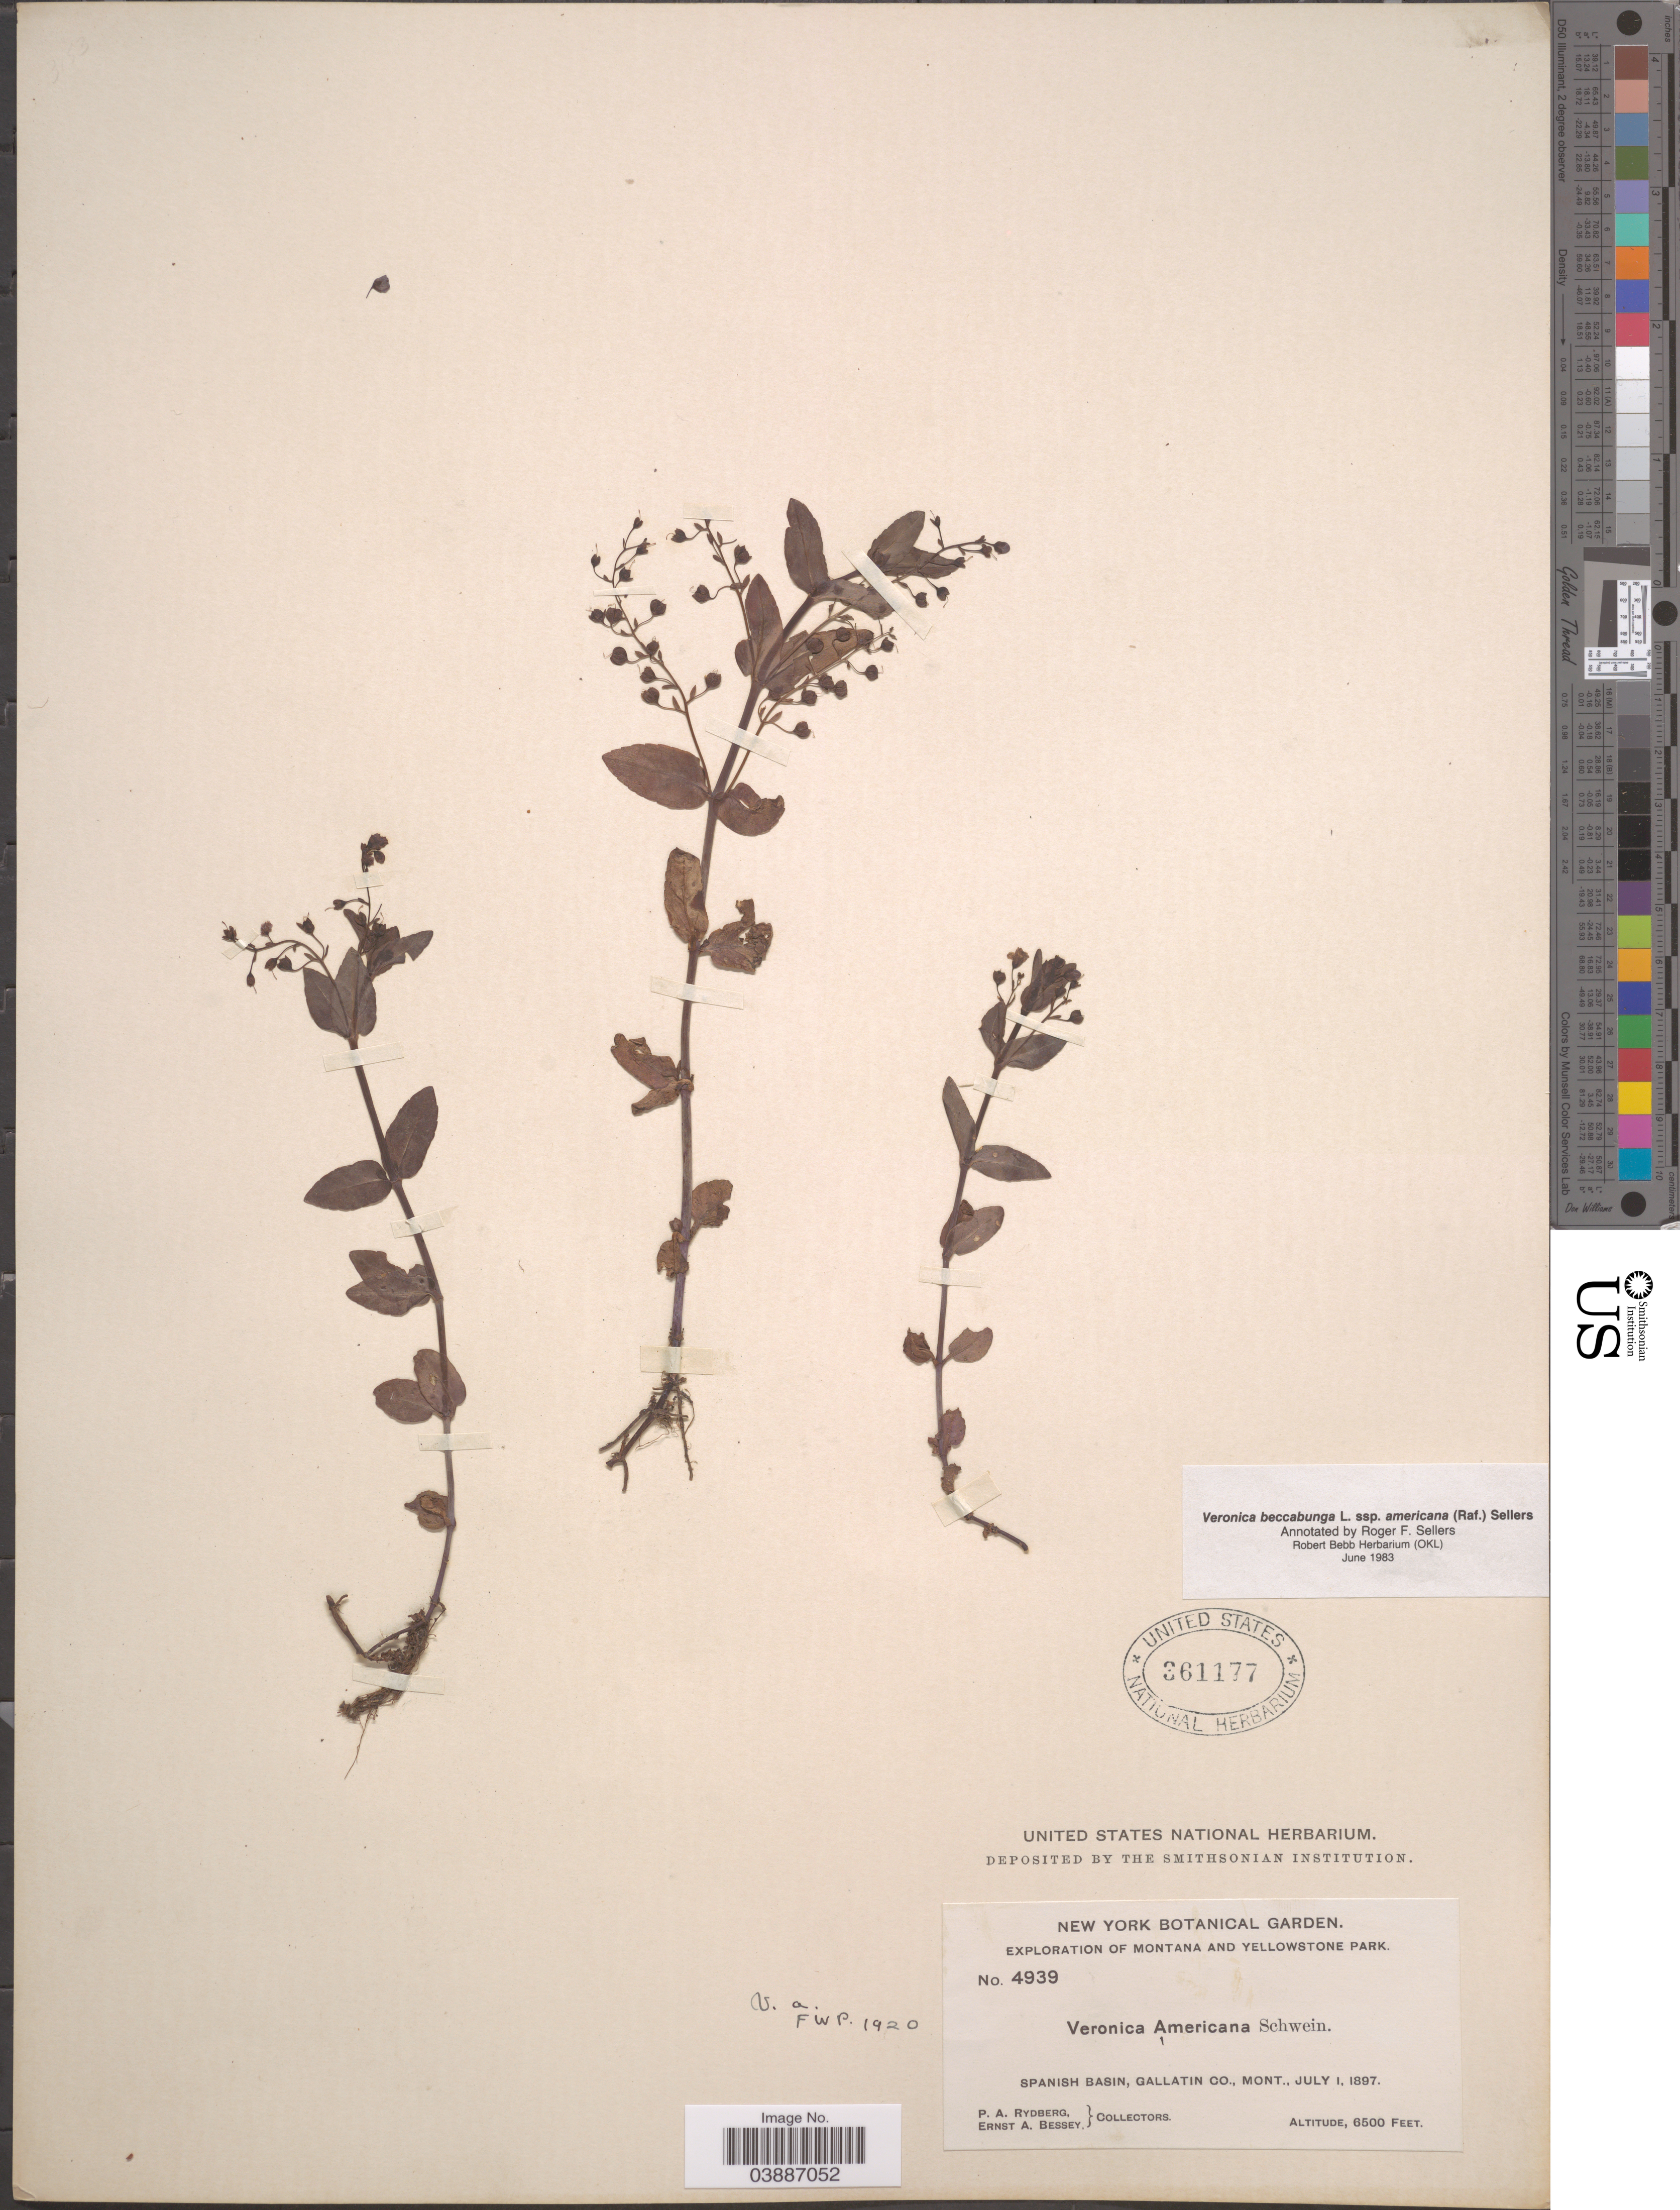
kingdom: Plantae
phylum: Tracheophyta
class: Magnoliopsida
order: Lamiales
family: Plantaginaceae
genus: Veronica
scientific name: Veronica beccabunga subsp. americana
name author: Raf.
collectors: P. A. Rydberg & E. A. Bessey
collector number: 4939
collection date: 1897-07-01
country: United States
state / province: Montana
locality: Montana and Yellowstone Park. Spanish Basin, Gallatin Co.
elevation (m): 1981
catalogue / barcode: US 361177